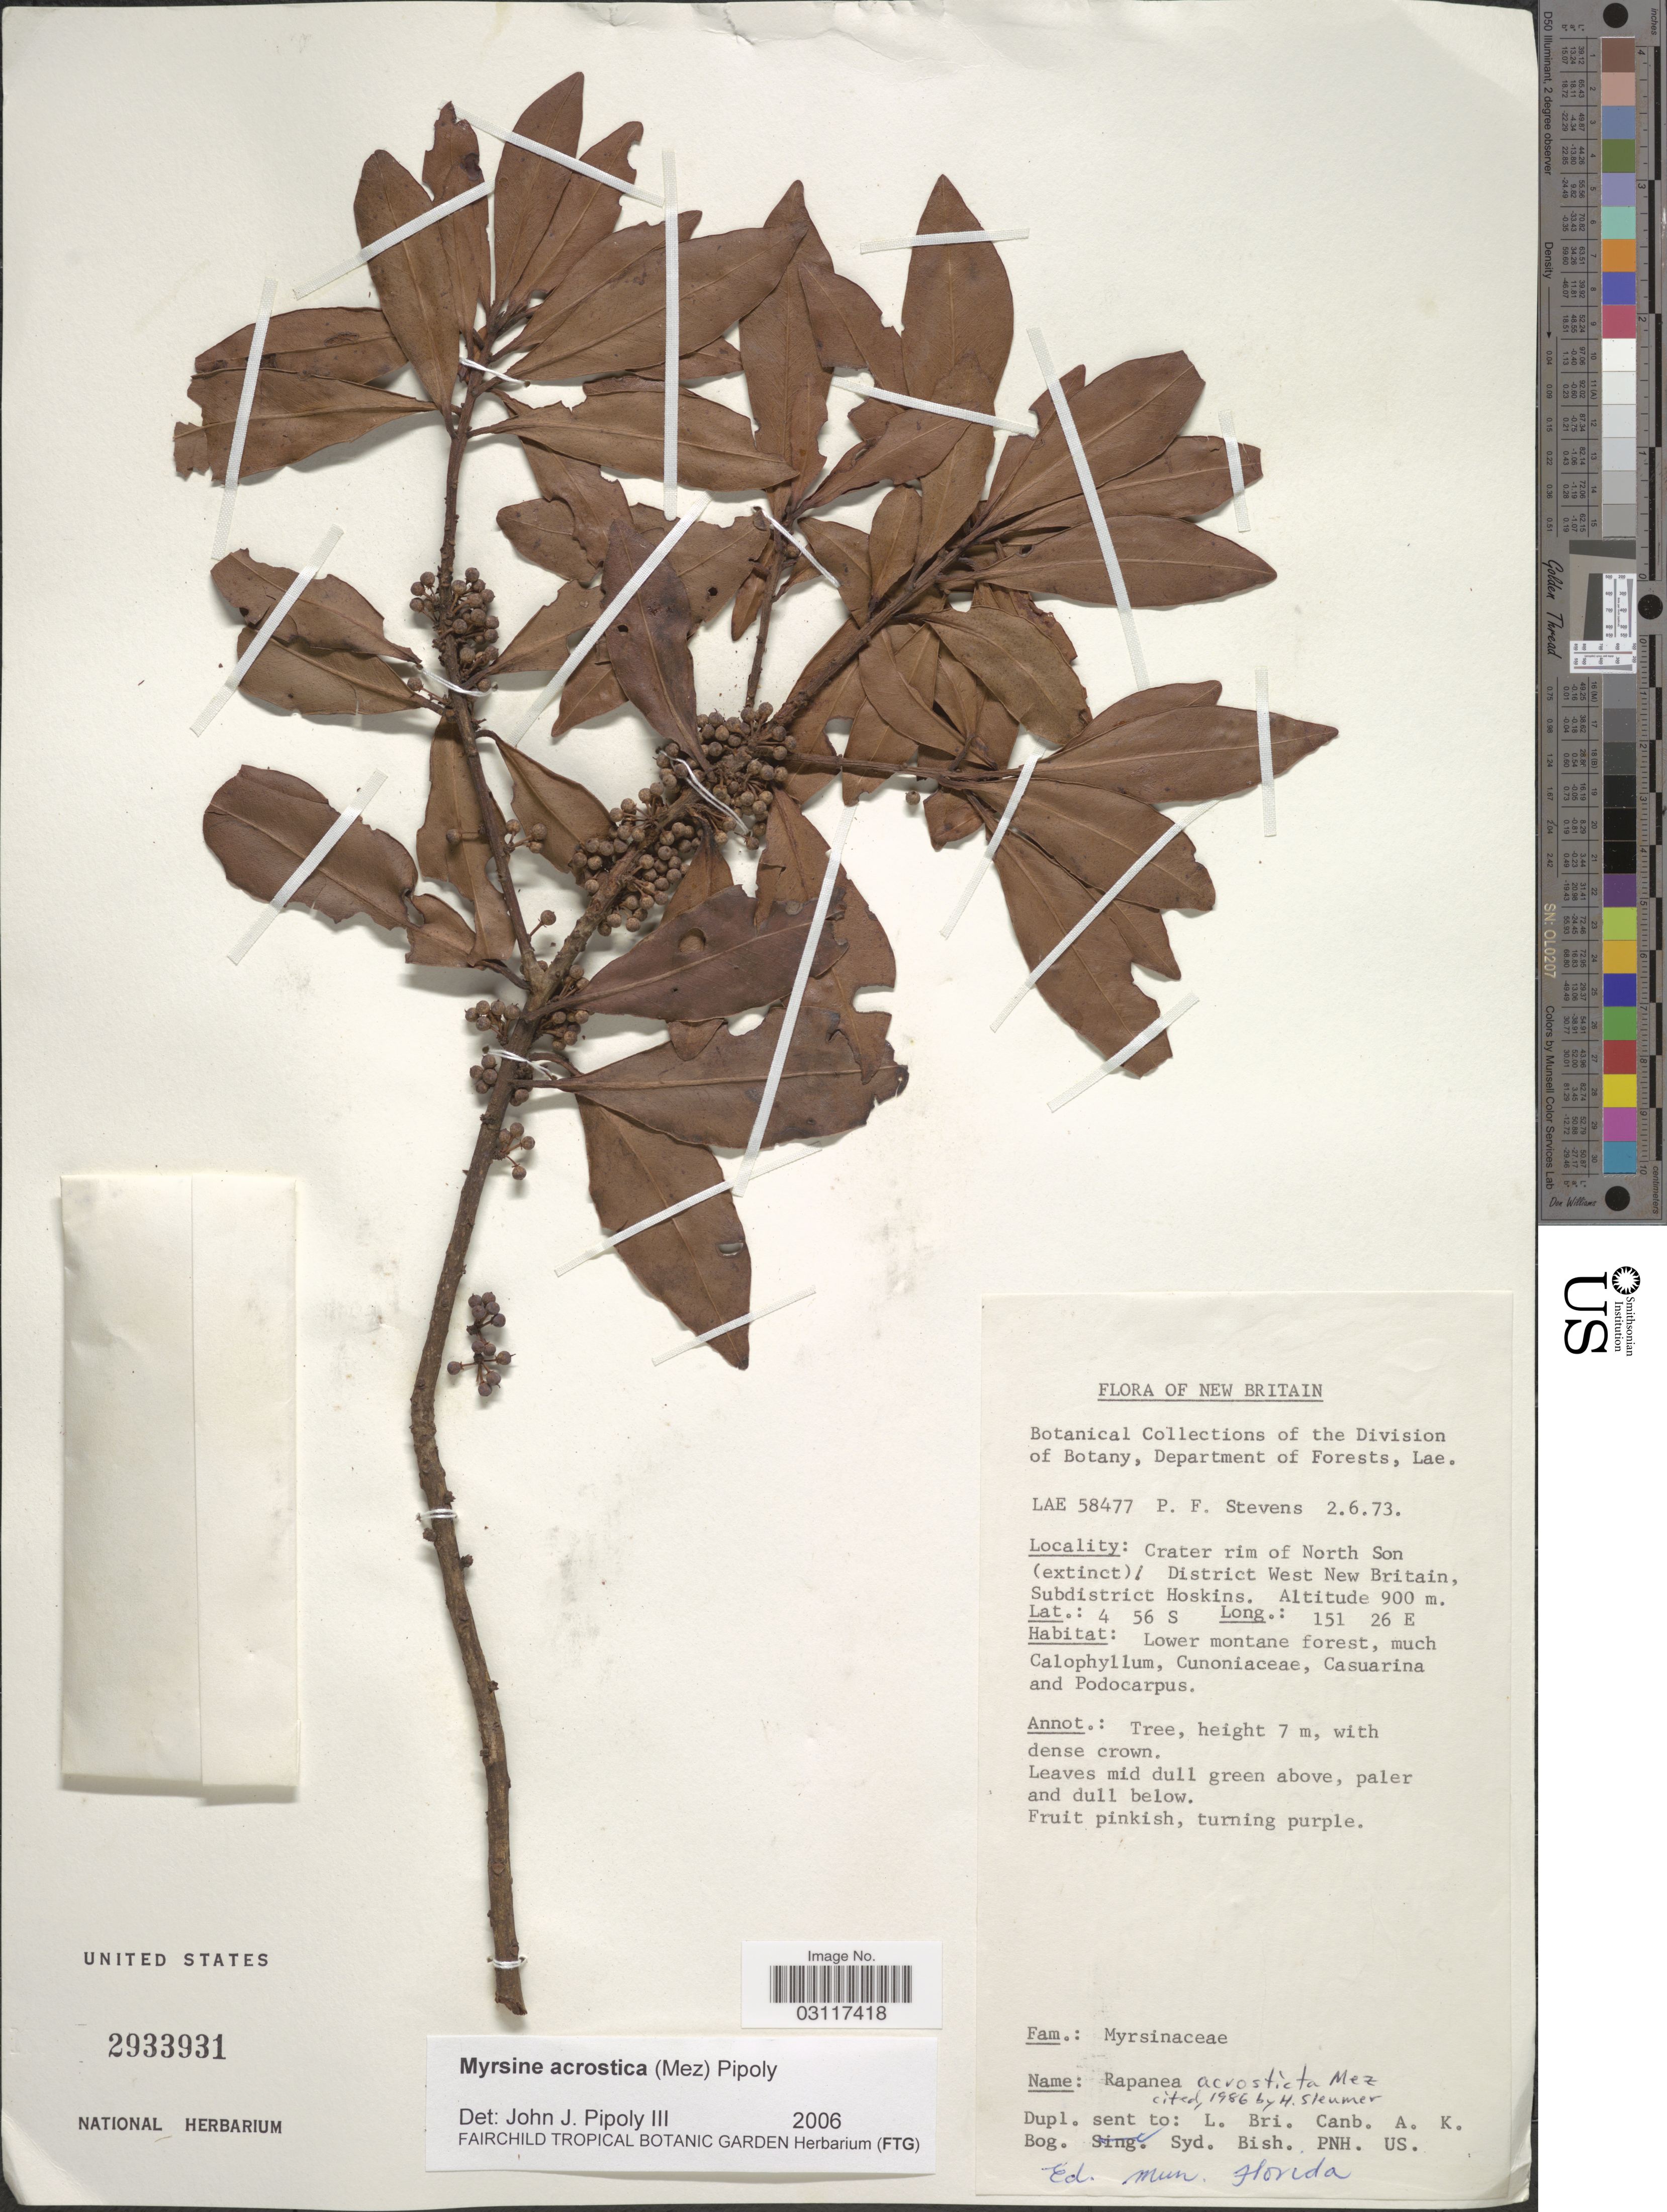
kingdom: Plantae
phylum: Tracheophyta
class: Magnoliopsida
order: Ericales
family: Primulaceae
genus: Myrsine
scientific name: Myrsine acrosticta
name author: (Mez) Pipoly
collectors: P. F. Stevens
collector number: LAE 58477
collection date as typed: Transcribed d/m/y: 2/6/73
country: Papua New Guinea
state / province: West New Britain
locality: New Britain, Crater rim of North Son (extinct)/ District West New Britain, Subdistrict Hoskins.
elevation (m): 900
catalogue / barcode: US 2933931